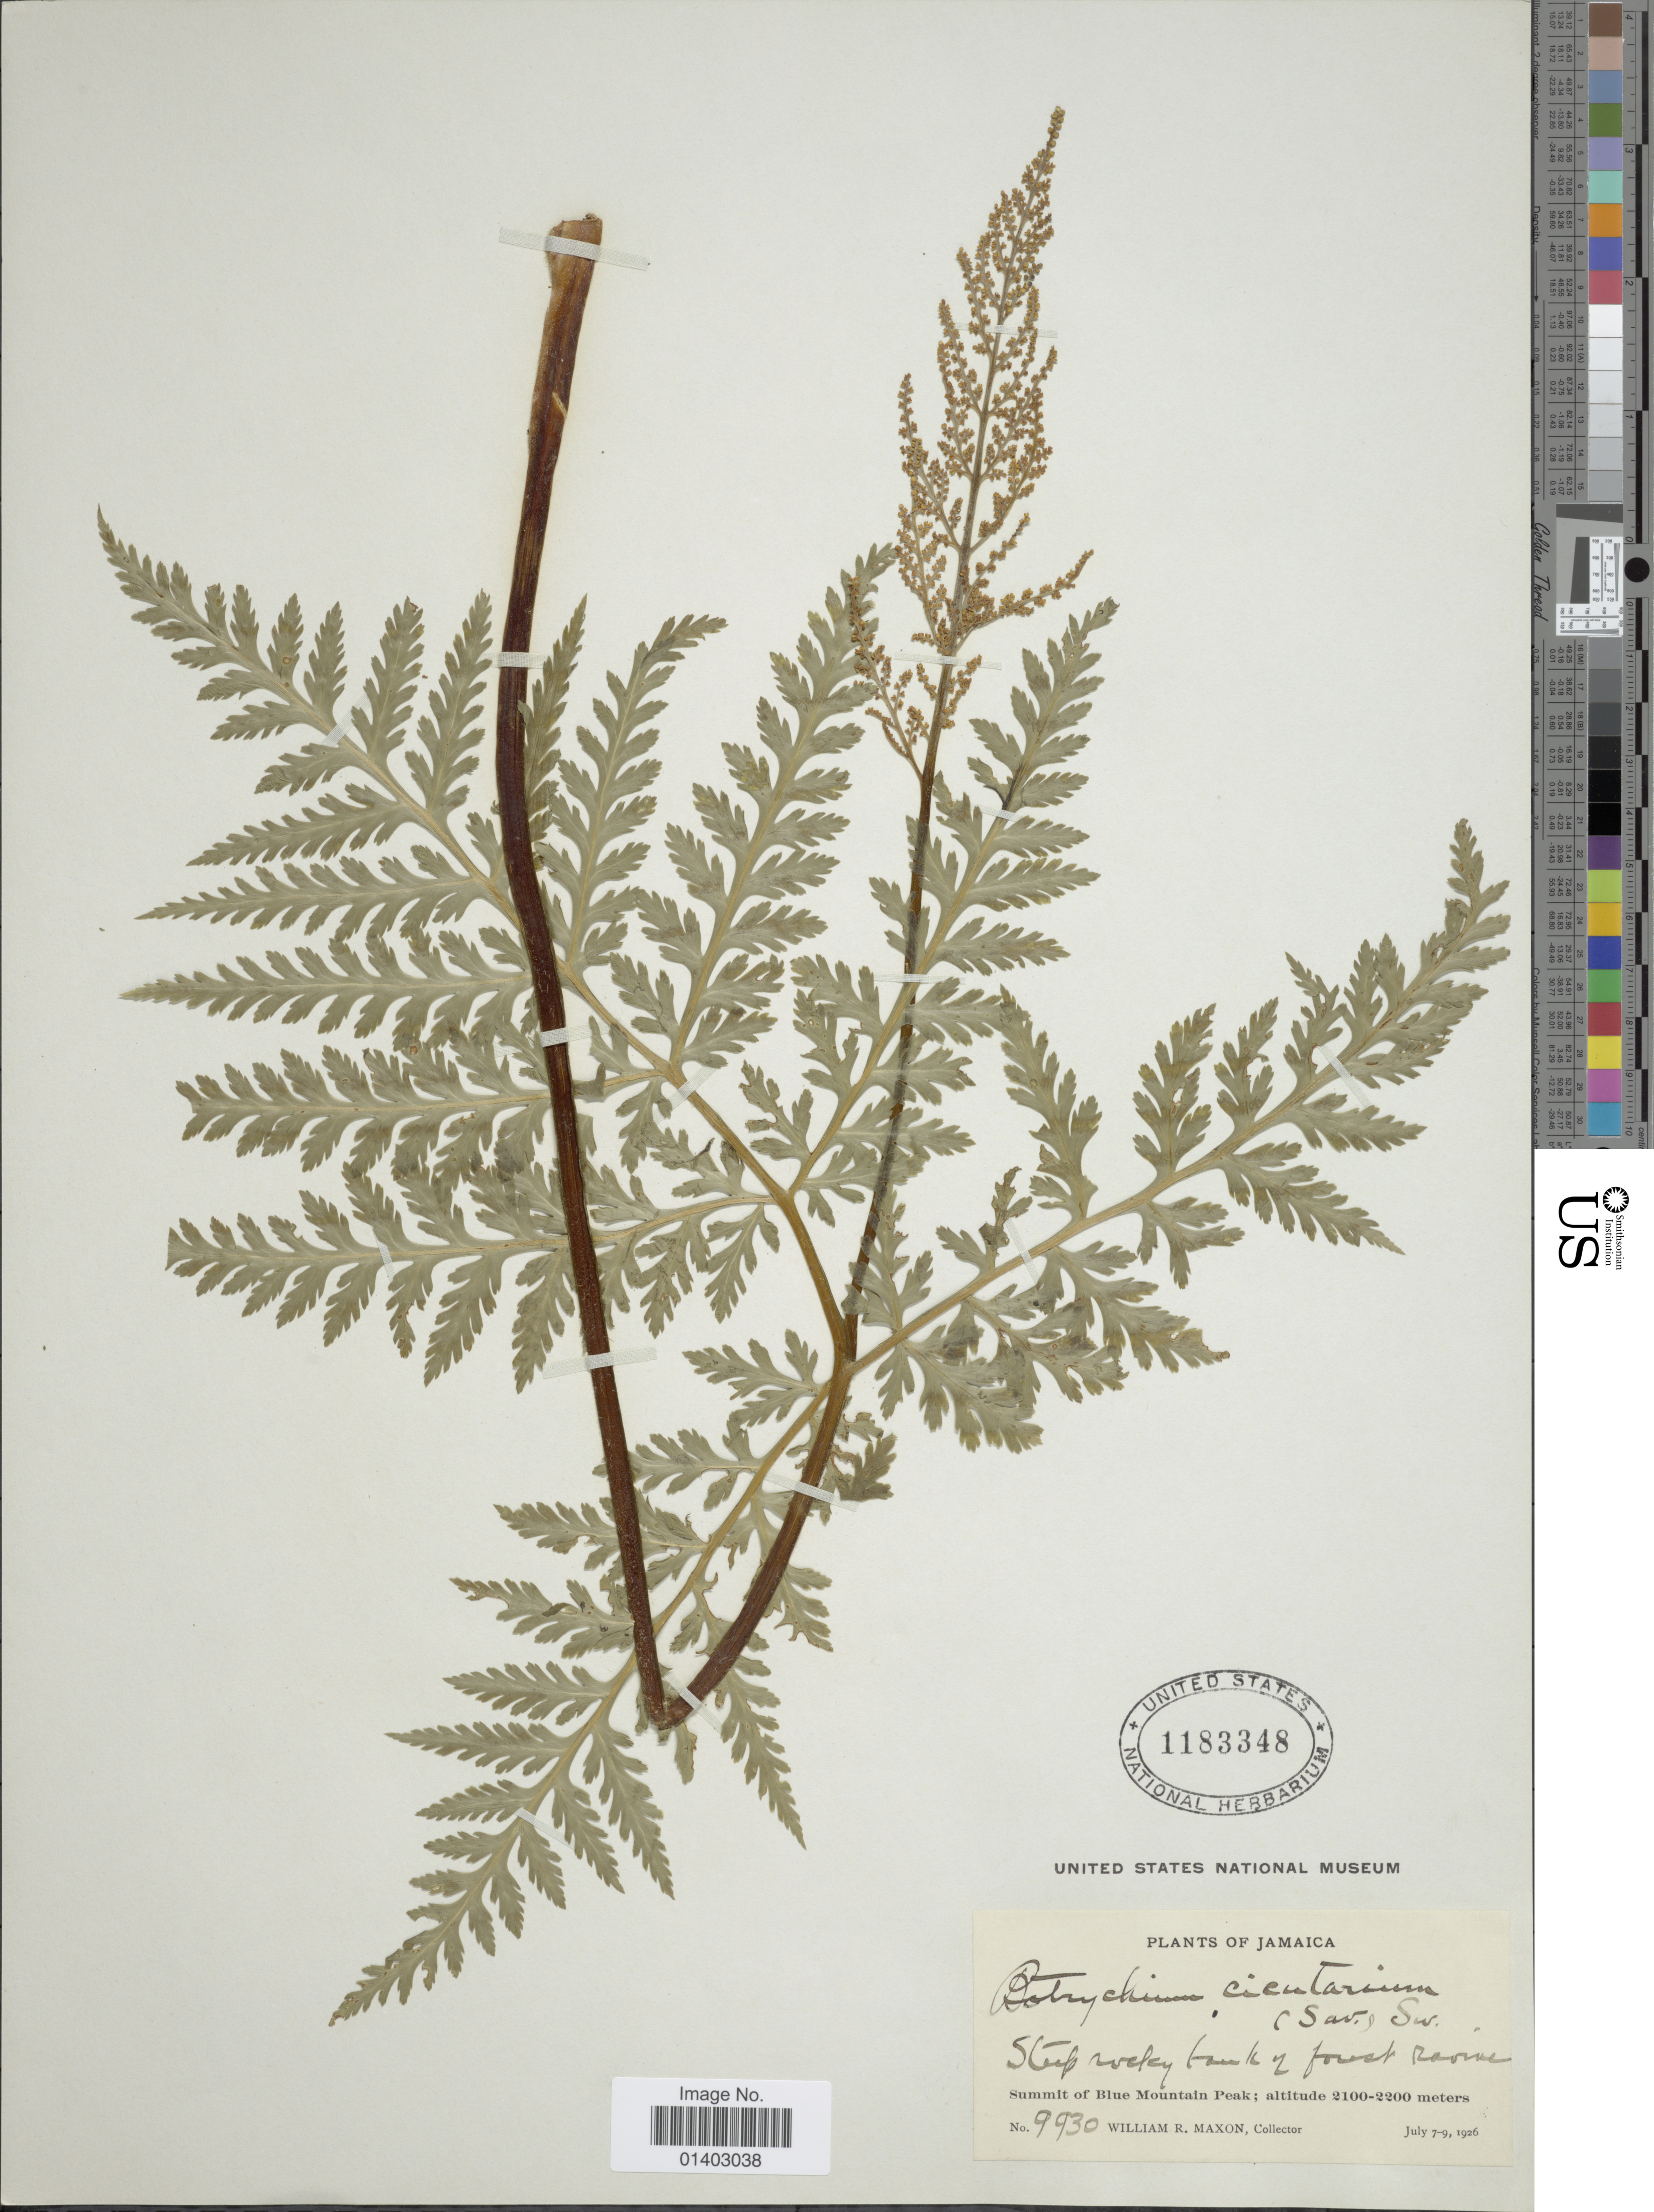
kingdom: Plantae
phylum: Tracheophyta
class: Polypodiopsida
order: Ophioglossales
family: Ophioglossaceae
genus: Botrychium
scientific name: Botrychium virginianum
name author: (L.) Sw.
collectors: W. R. Maxon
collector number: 9930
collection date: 1926-07-07/1926-07-09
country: Jamaica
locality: Summit of Blue Mountain Peak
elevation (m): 2100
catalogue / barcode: US 1183348